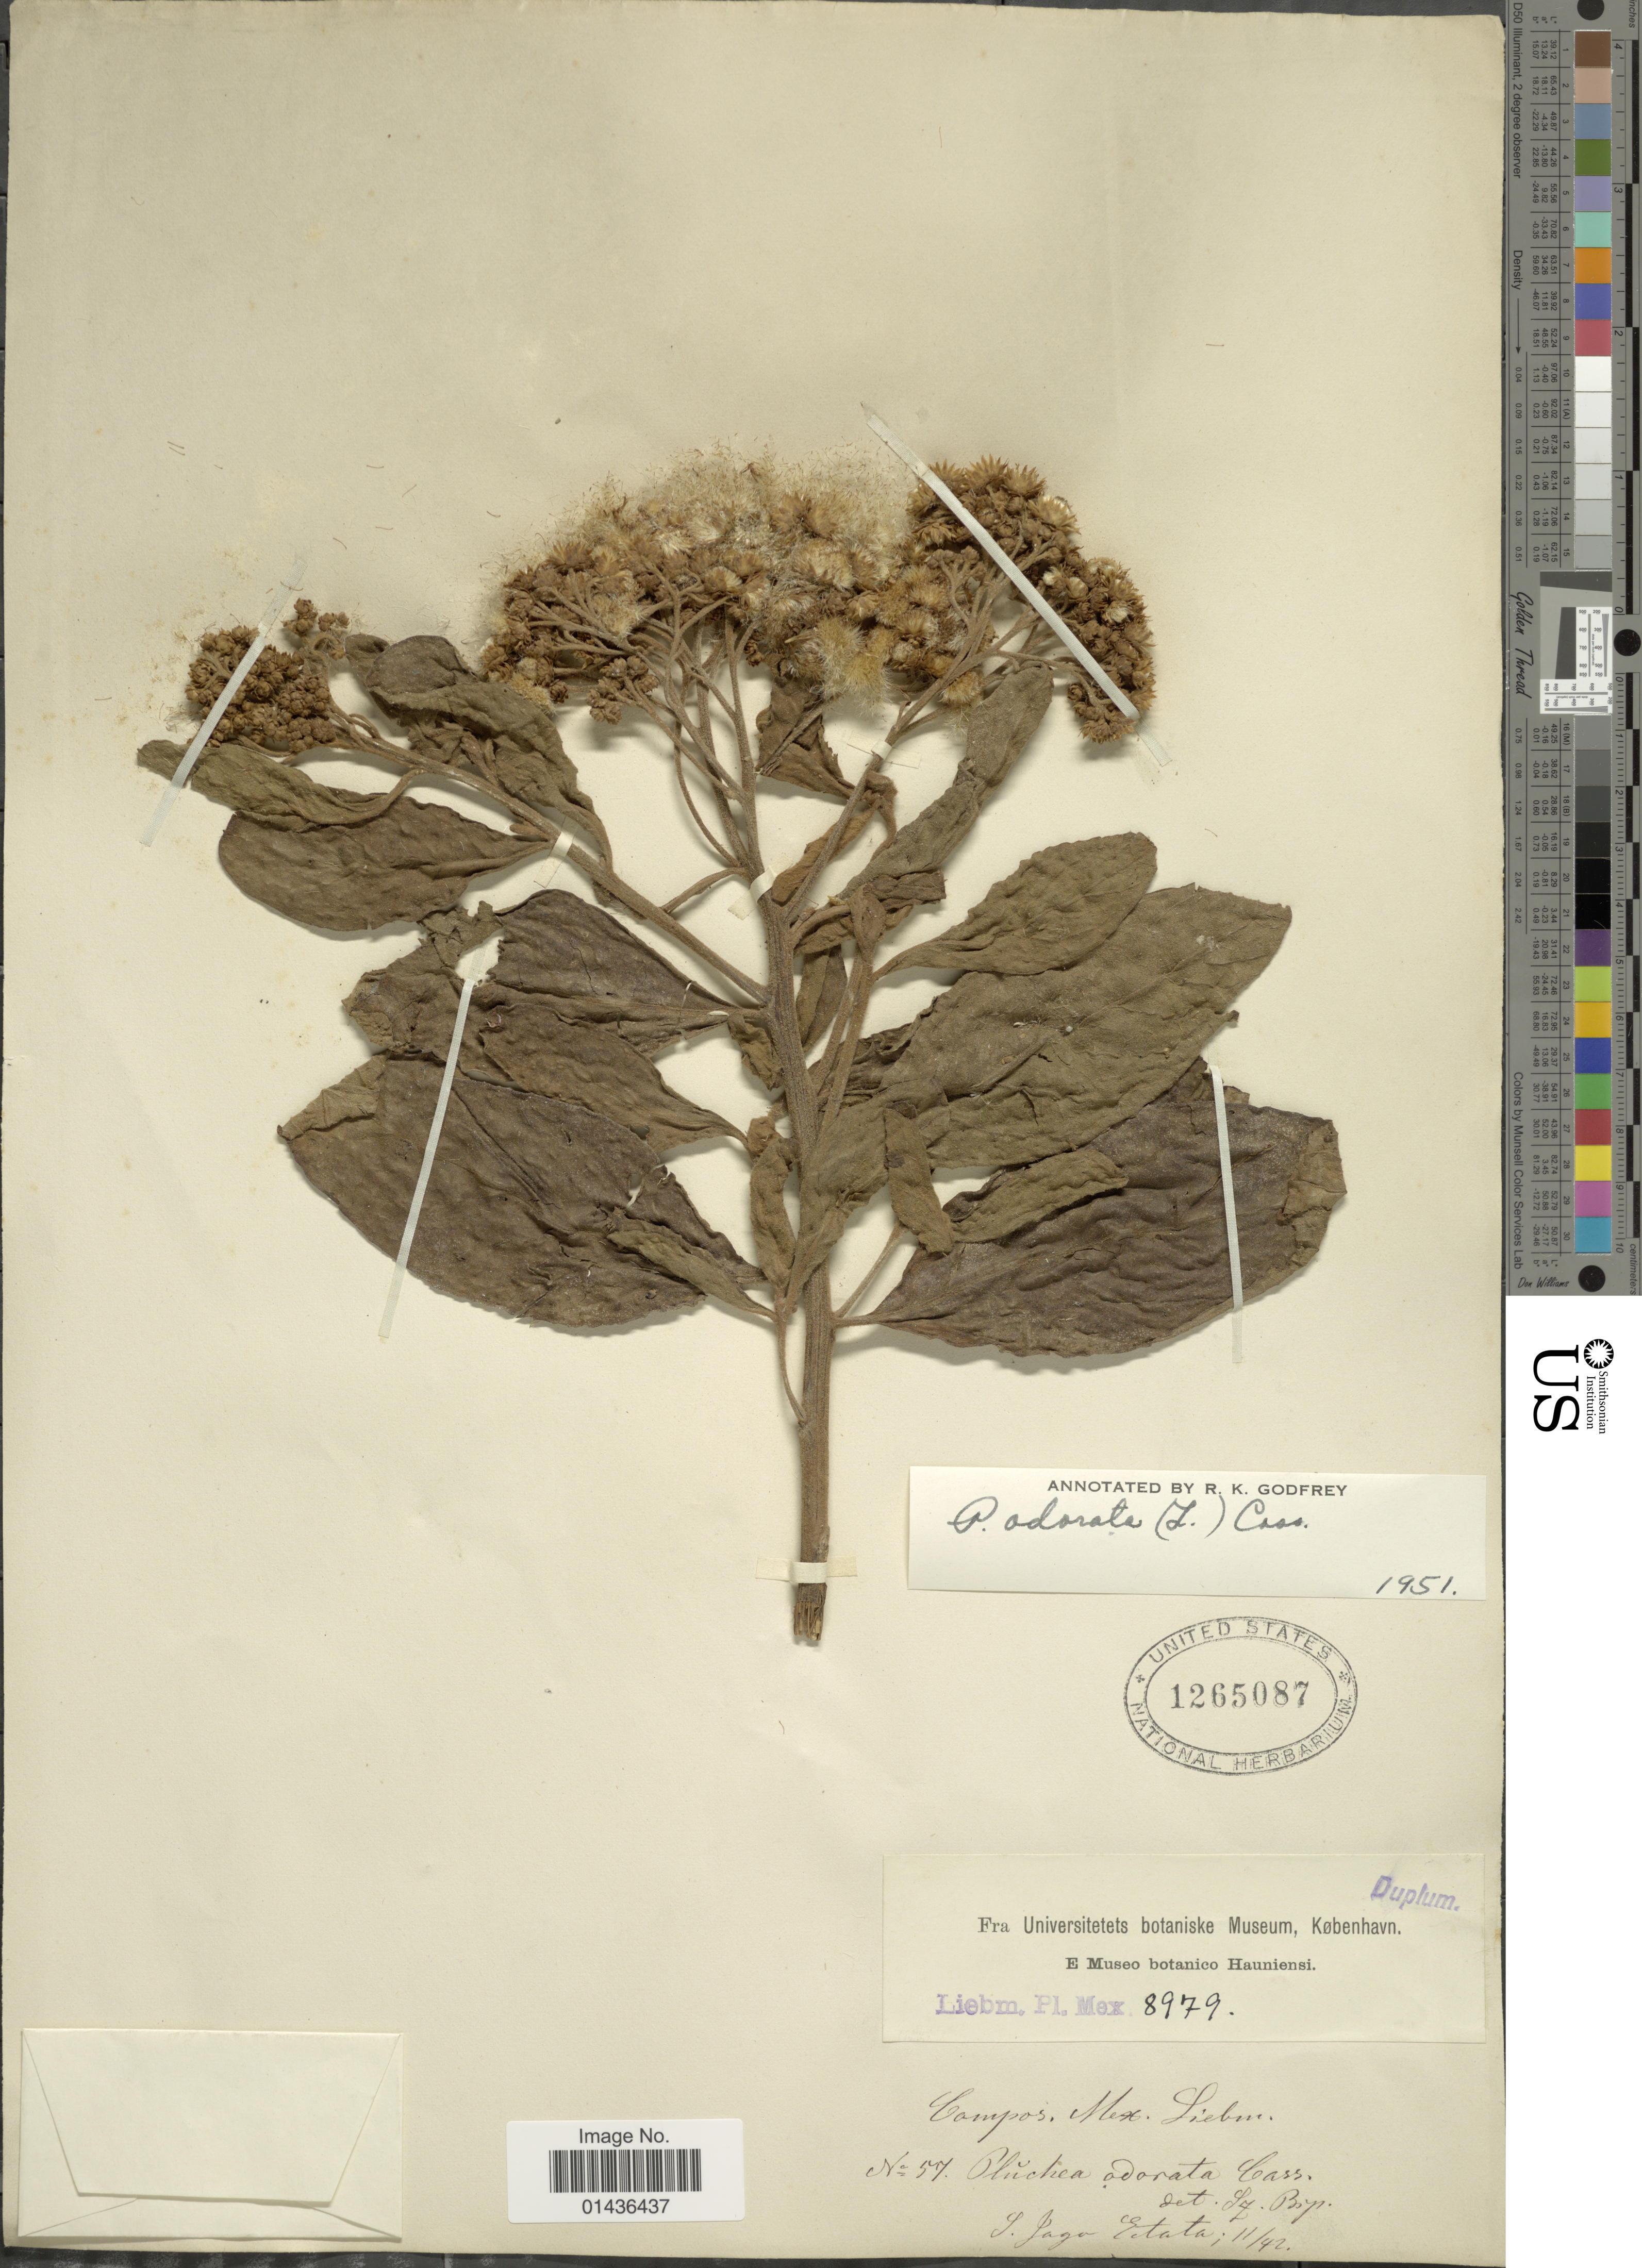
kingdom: Plantae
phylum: Tracheophyta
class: Magnoliopsida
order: Asterales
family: Asteraceae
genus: Pluchea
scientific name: Pluchea carolinensis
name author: (Jacq.) D. Don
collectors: Liebmann, --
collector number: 8979/57*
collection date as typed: Transcribed d/m/y: /11/42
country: Mexico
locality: S. Jago Estata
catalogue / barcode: US 1265087